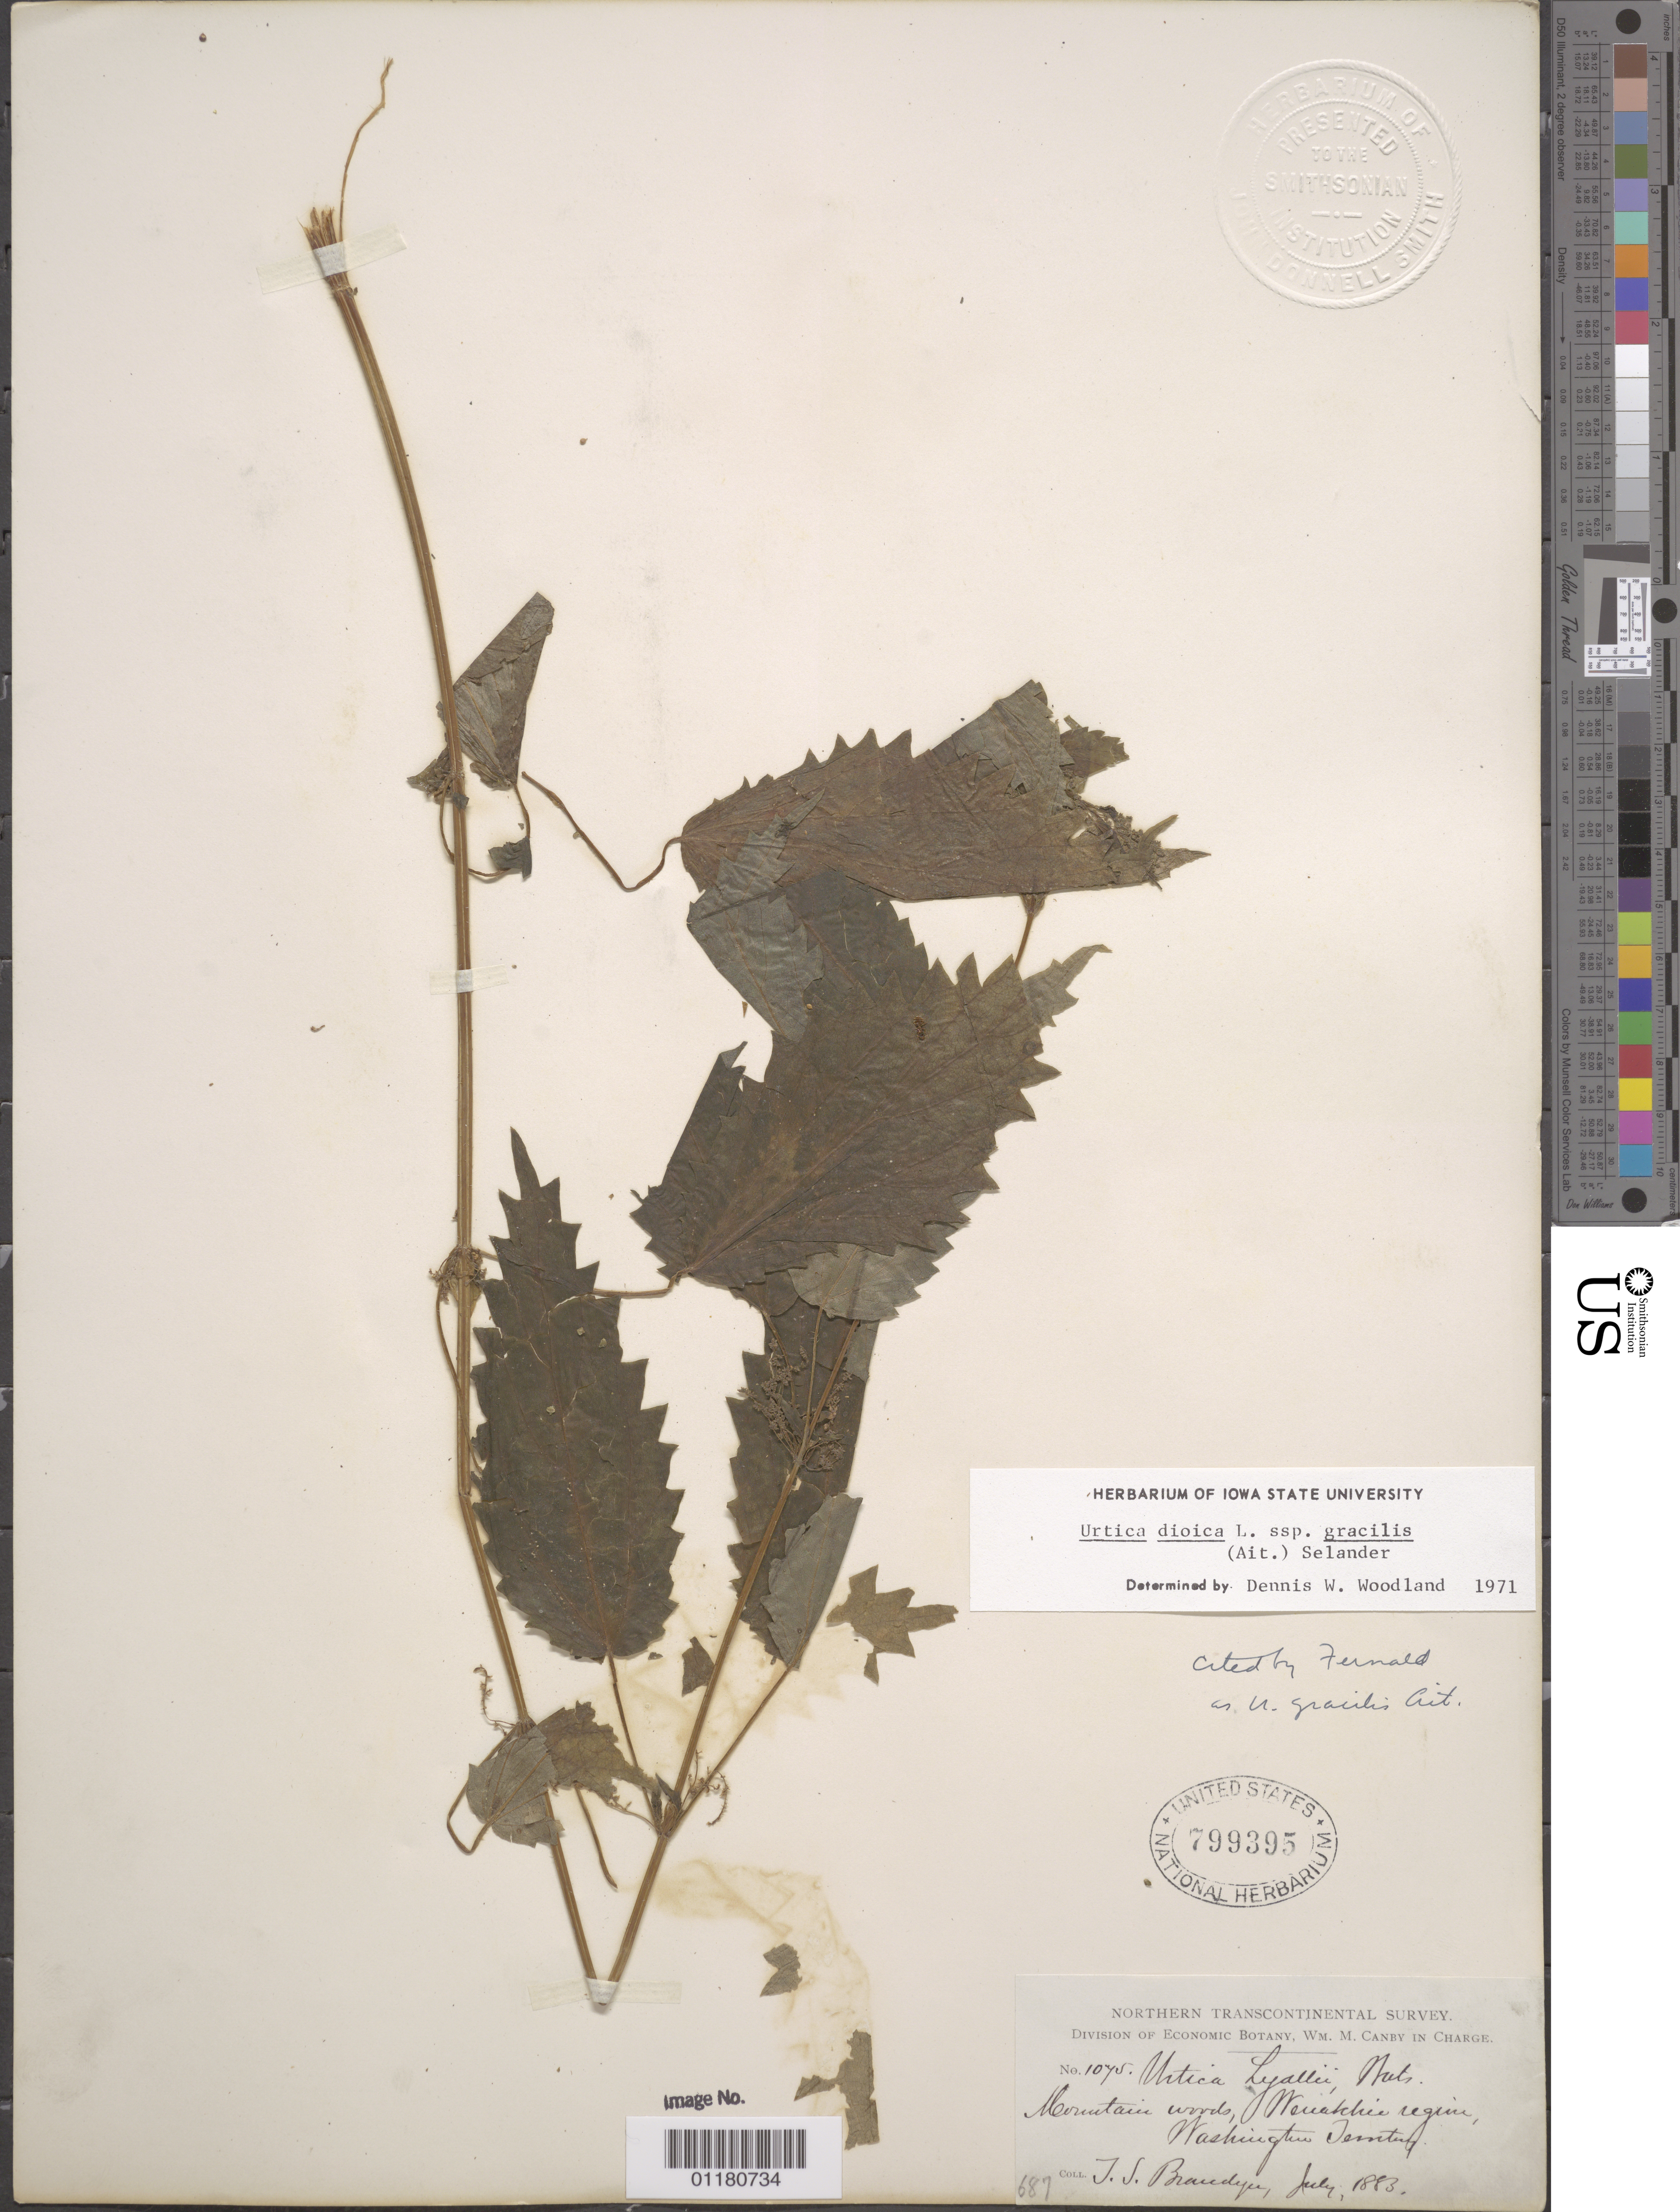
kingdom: Plantae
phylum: Tracheophyta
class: Magnoliopsida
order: Rosales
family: Urticaceae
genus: Urtica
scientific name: Urtica dioica subsp. gracilis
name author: L.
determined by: Woodland, Dennis, (AUB), Andrews University (UNITED STATES)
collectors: J. S. Brandegee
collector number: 1075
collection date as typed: Jul 1883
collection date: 1883-07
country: United States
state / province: Washington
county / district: Chelan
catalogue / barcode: US 799395